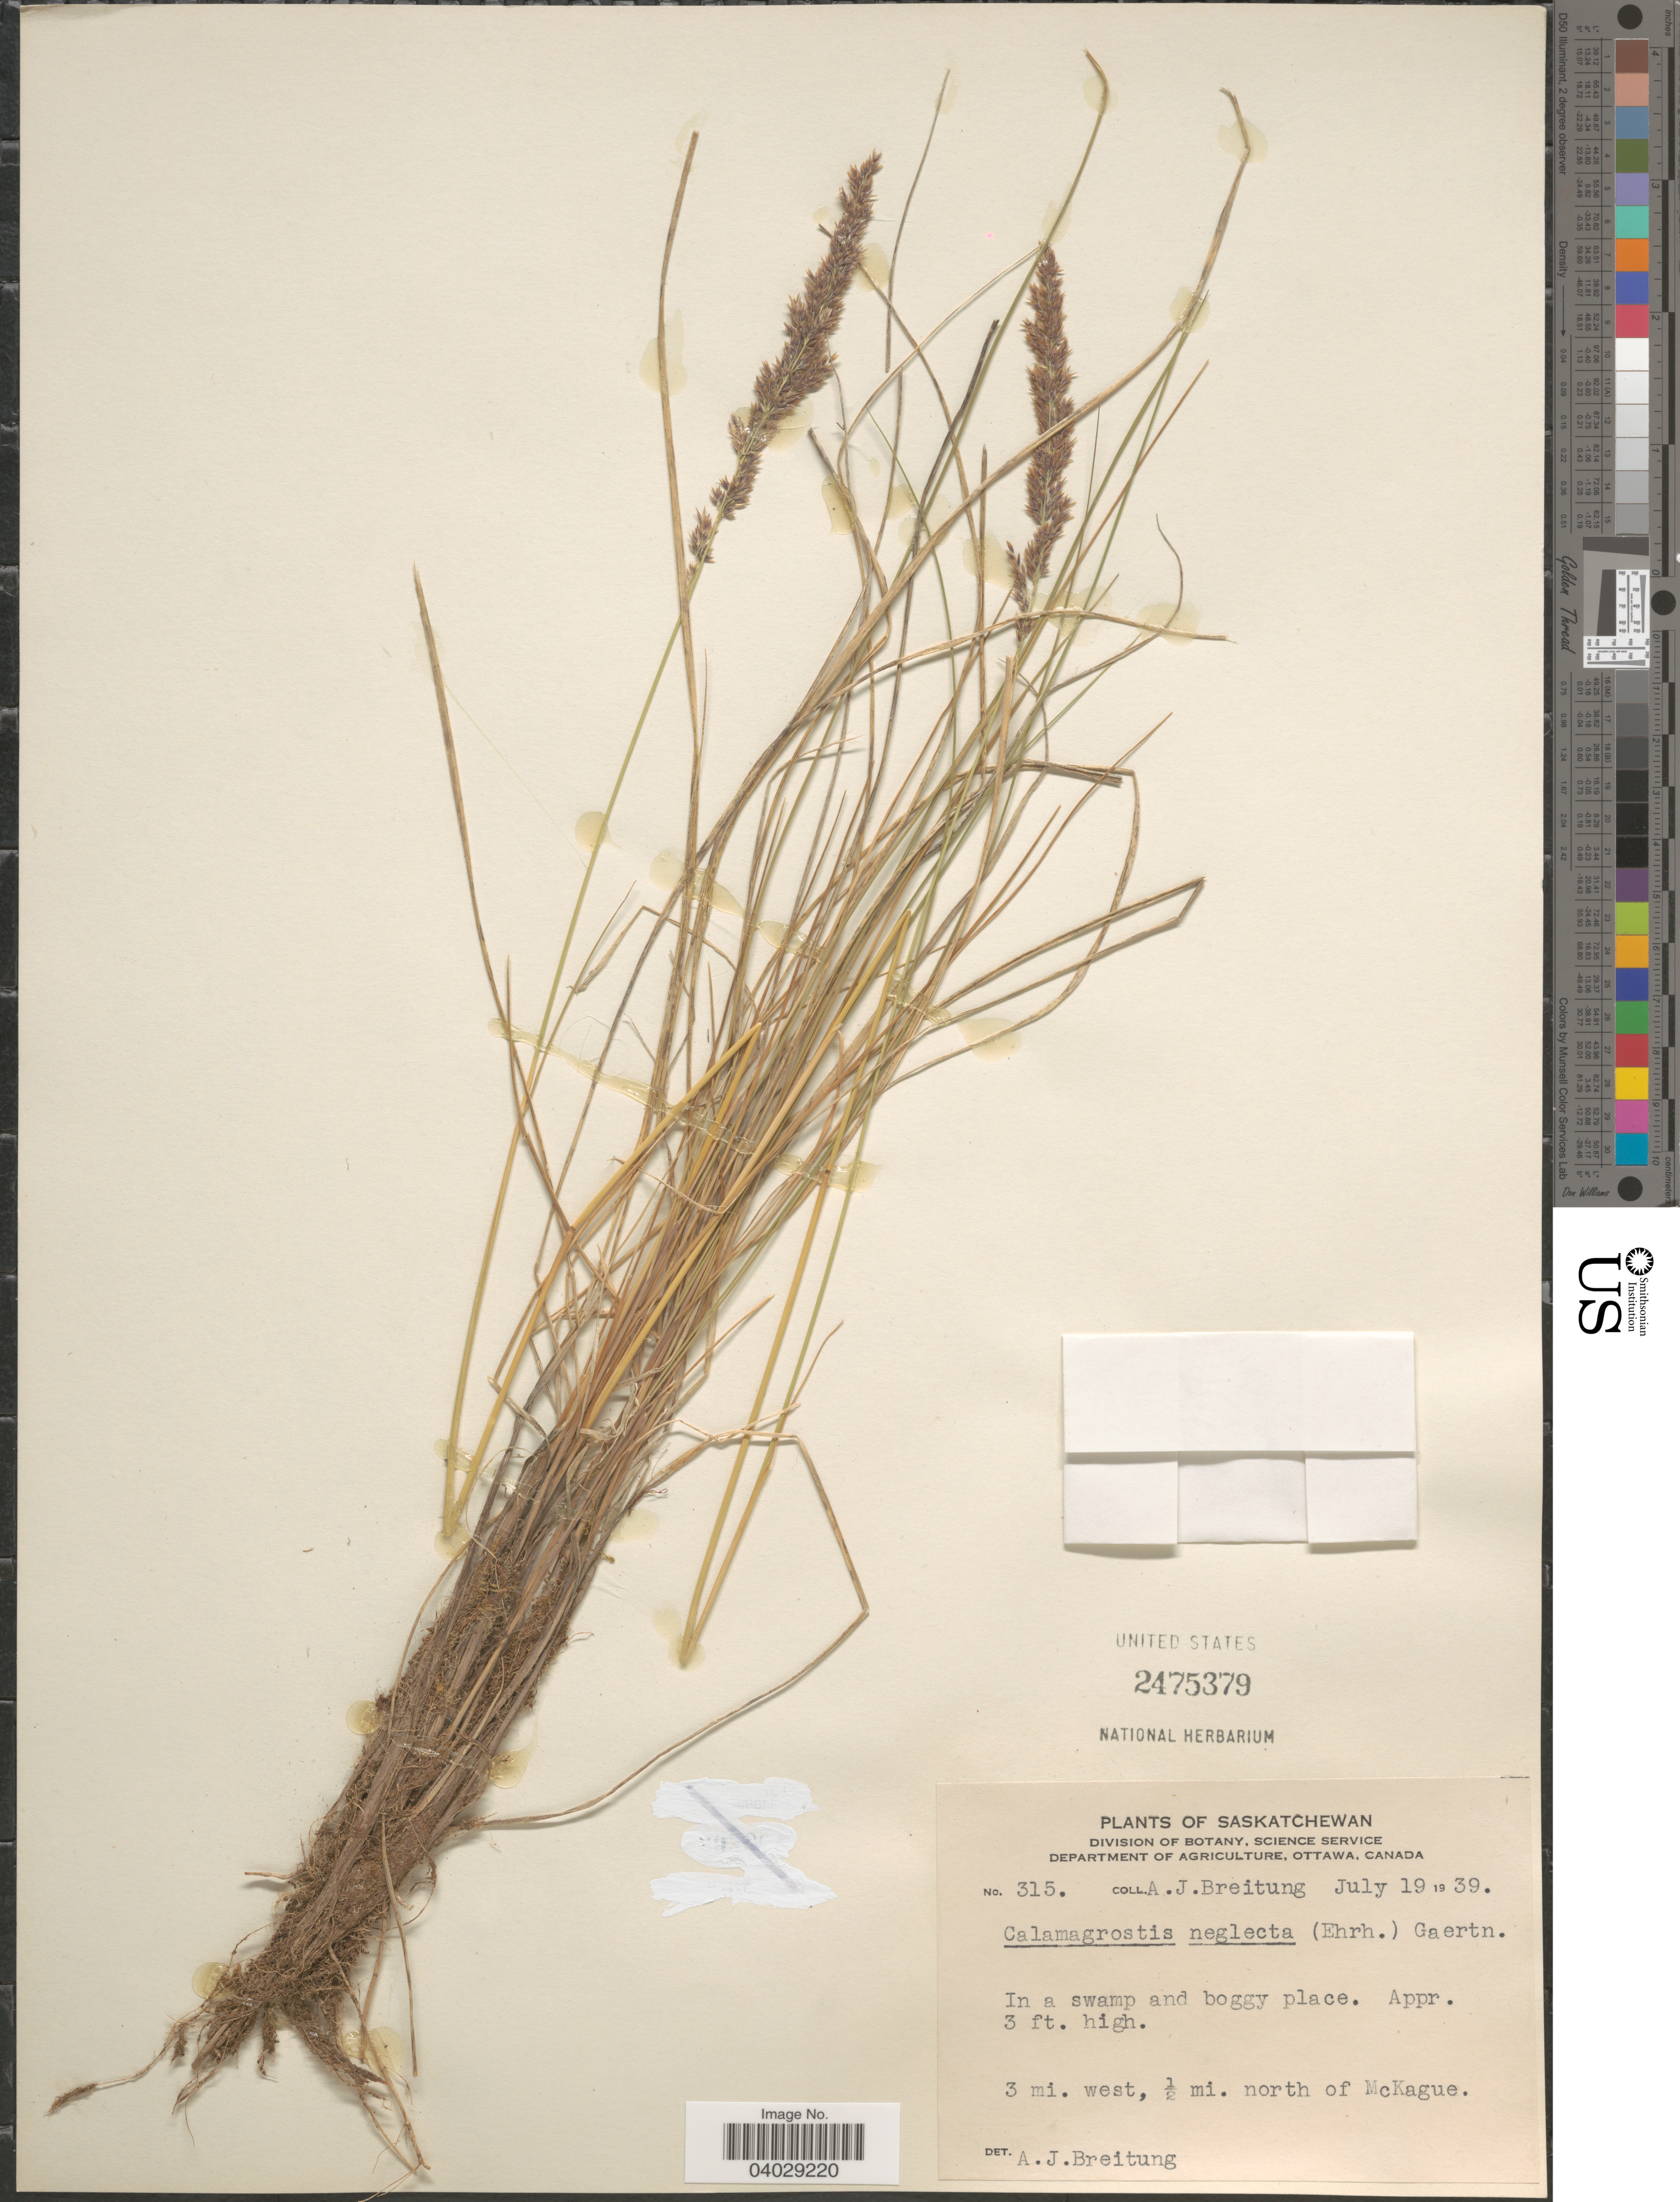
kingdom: Plantae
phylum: Tracheophyta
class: Liliopsida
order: Poales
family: Poaceae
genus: Calamagrostis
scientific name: Calamagrostis neglecta (Ehrh.) Gaertner et al.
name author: (Ehrhart) G. Gaertn. et al.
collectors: A. Breitung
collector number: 315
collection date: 1939-07-19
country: Canada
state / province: Saskatchewan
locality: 3 mi. west, ½ mi. north of McKague.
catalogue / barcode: US 2475379